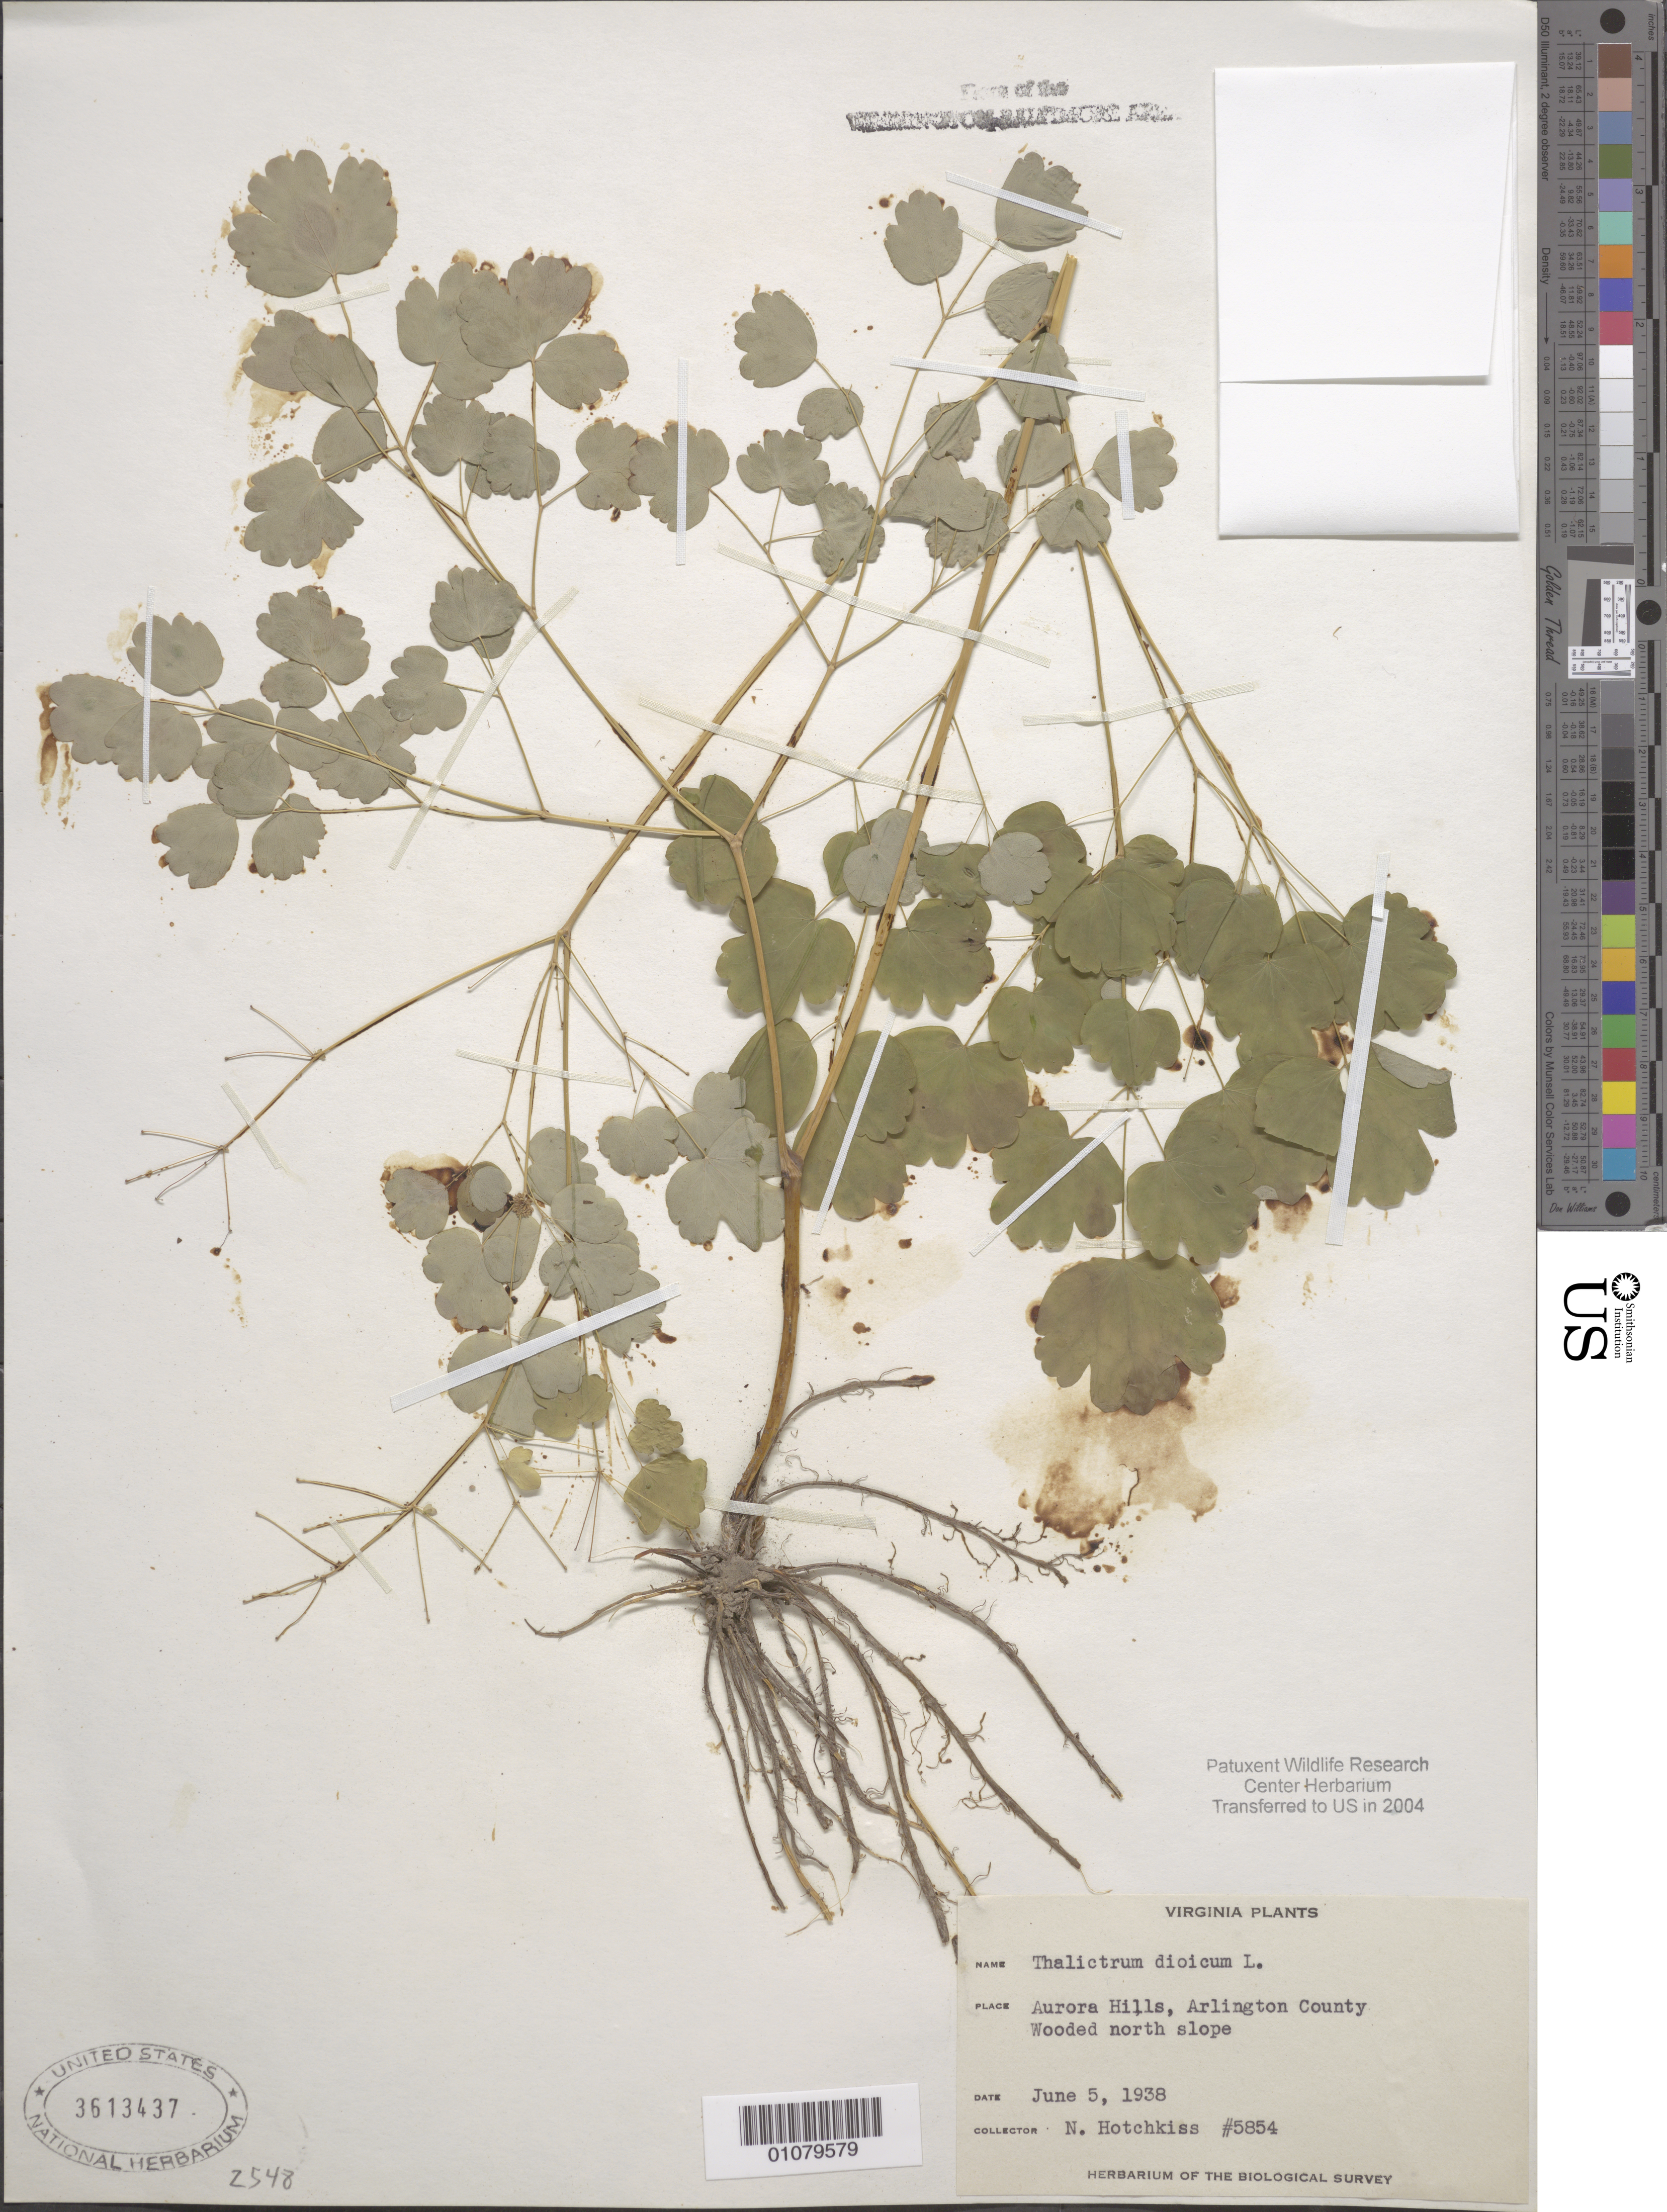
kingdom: Plantae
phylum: Tracheophyta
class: Magnoliopsida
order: Ranunculales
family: Ranunculaceae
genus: Thalictrum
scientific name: Thalictrum dioicum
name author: L.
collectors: N. Hotchkiss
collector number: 5854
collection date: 1938-06-05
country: United States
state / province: Virginia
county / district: Arlington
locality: Aurora Hills.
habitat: Wooded N. slope.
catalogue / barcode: US 3613437